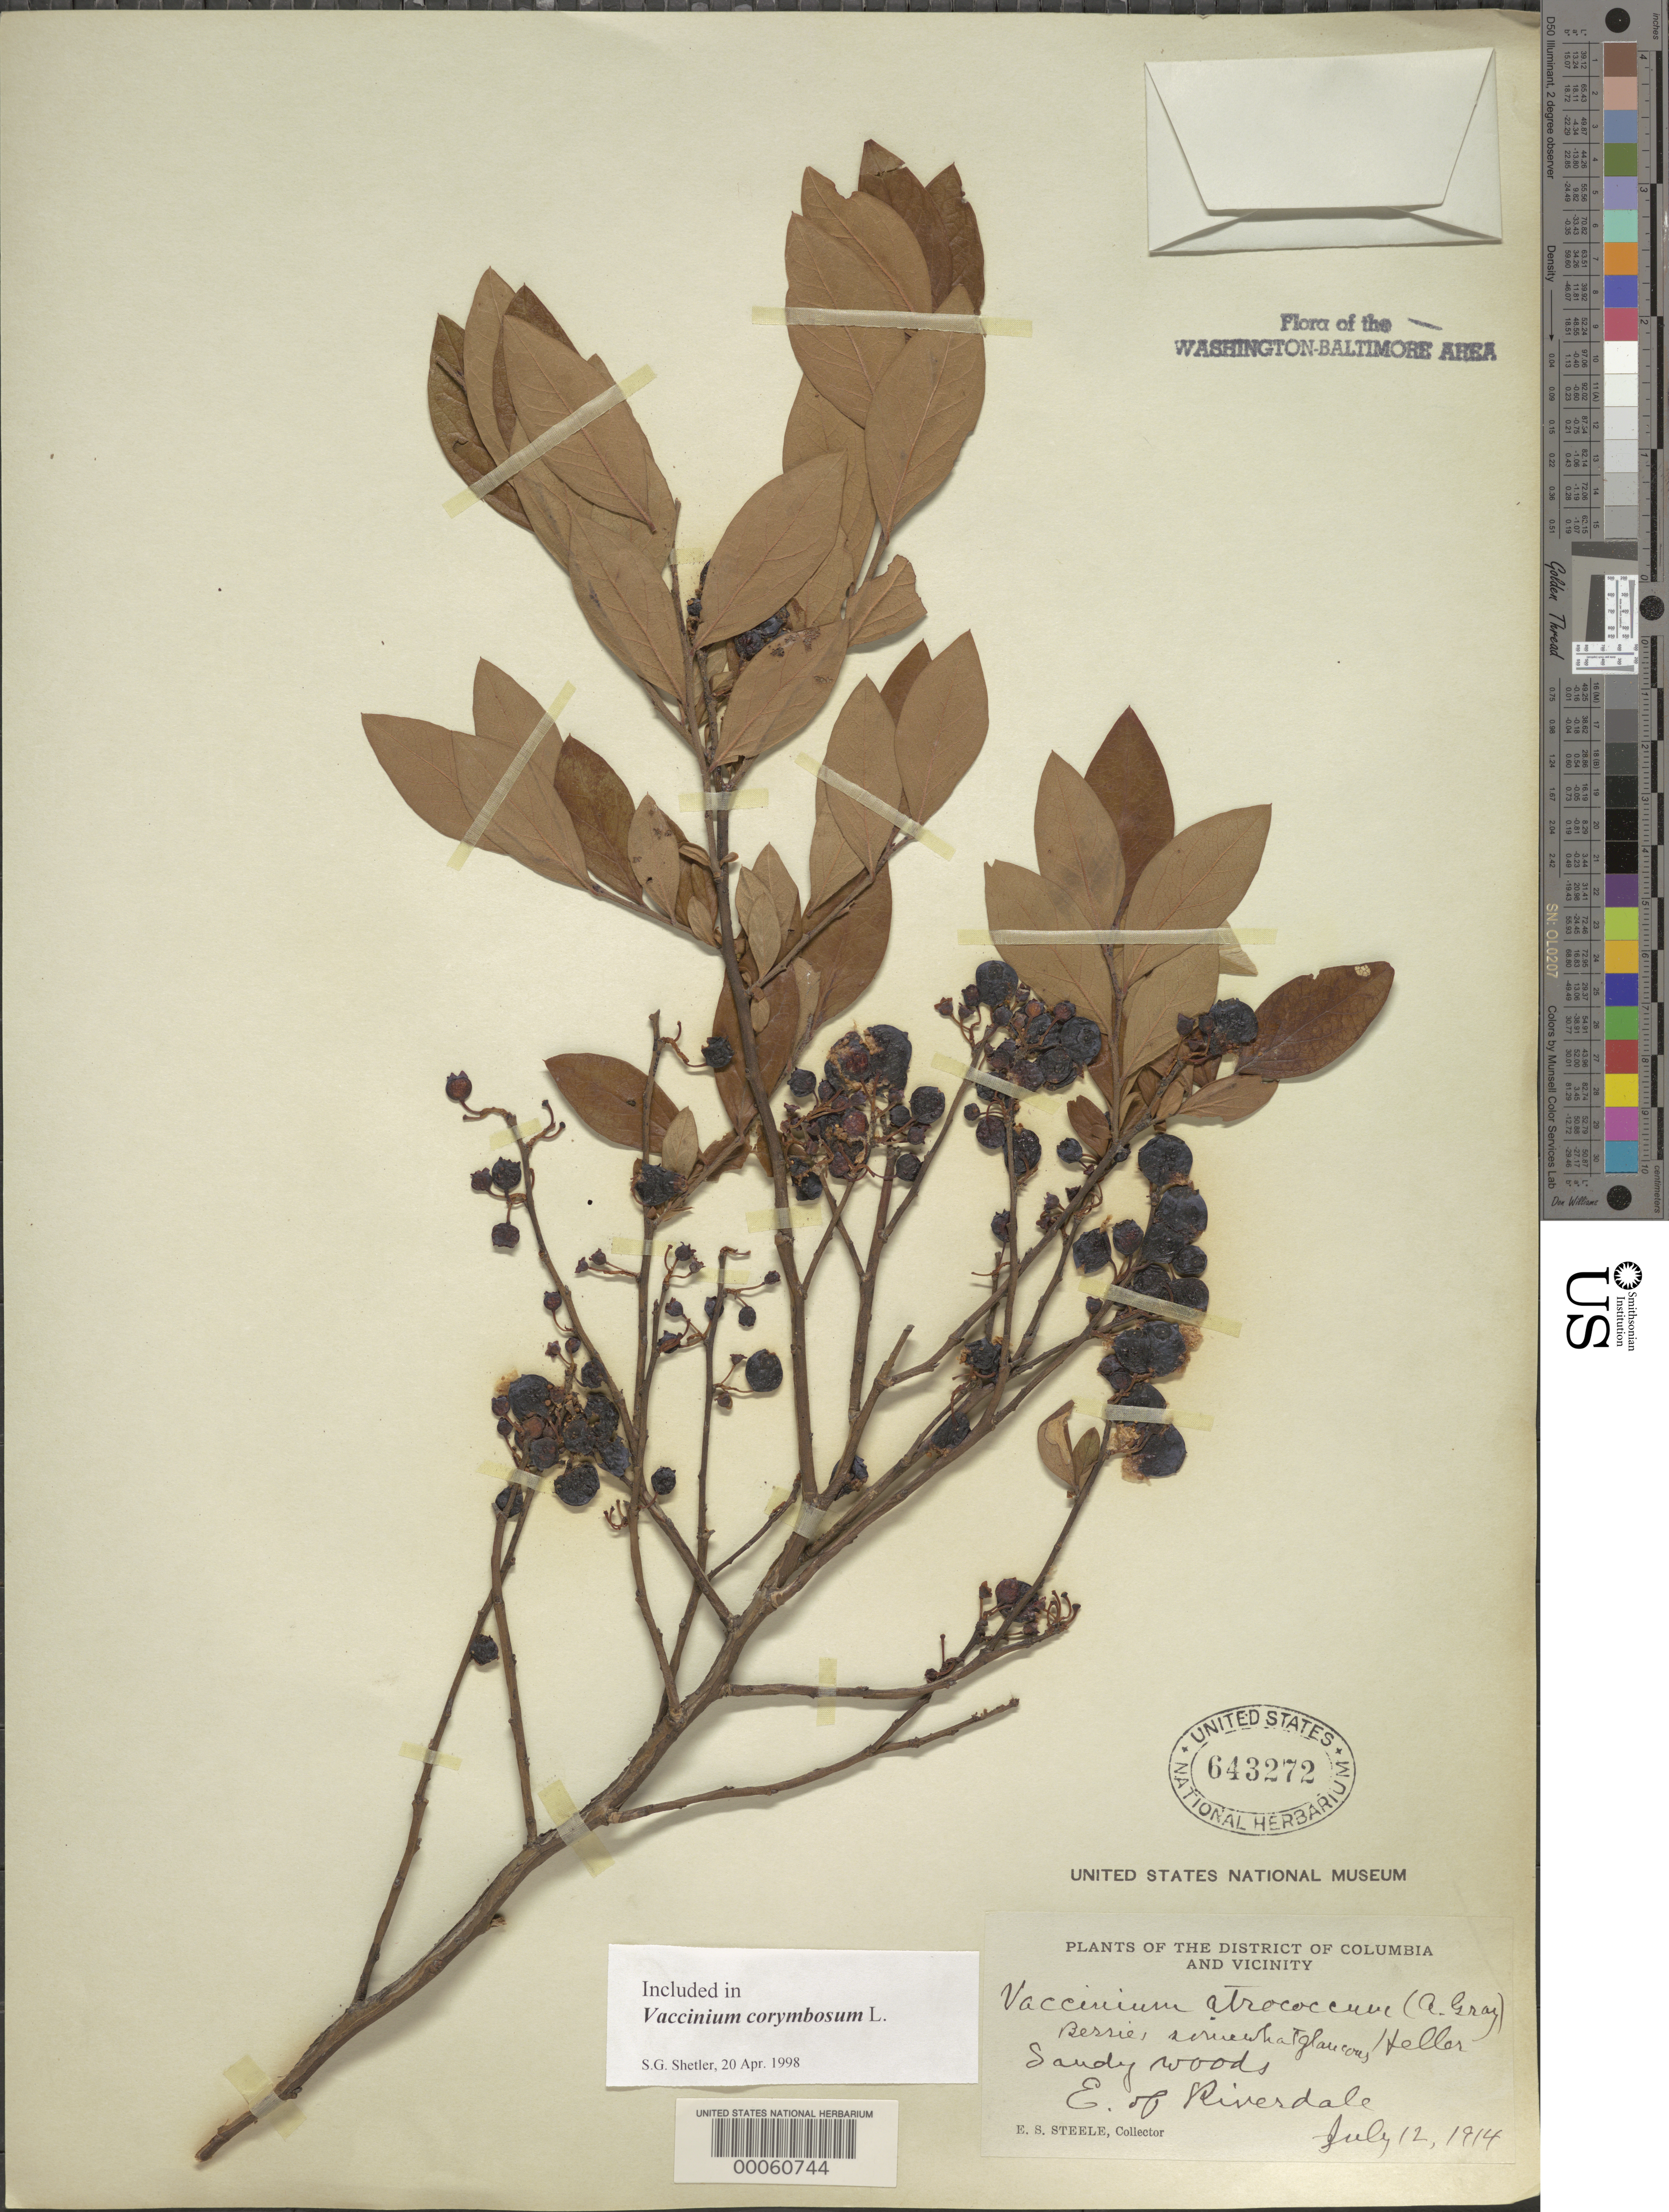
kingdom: Plantae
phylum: Tracheophyta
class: Magnoliopsida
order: Ericales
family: Ericaceae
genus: Vaccinium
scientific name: Vaccinium corymbosum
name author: L.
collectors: E. Steele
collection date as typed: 12 Jul 1914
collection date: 1914-07-12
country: United States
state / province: Maryland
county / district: Charles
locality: E of Riverdale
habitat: Sandy woods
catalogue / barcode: US 643272